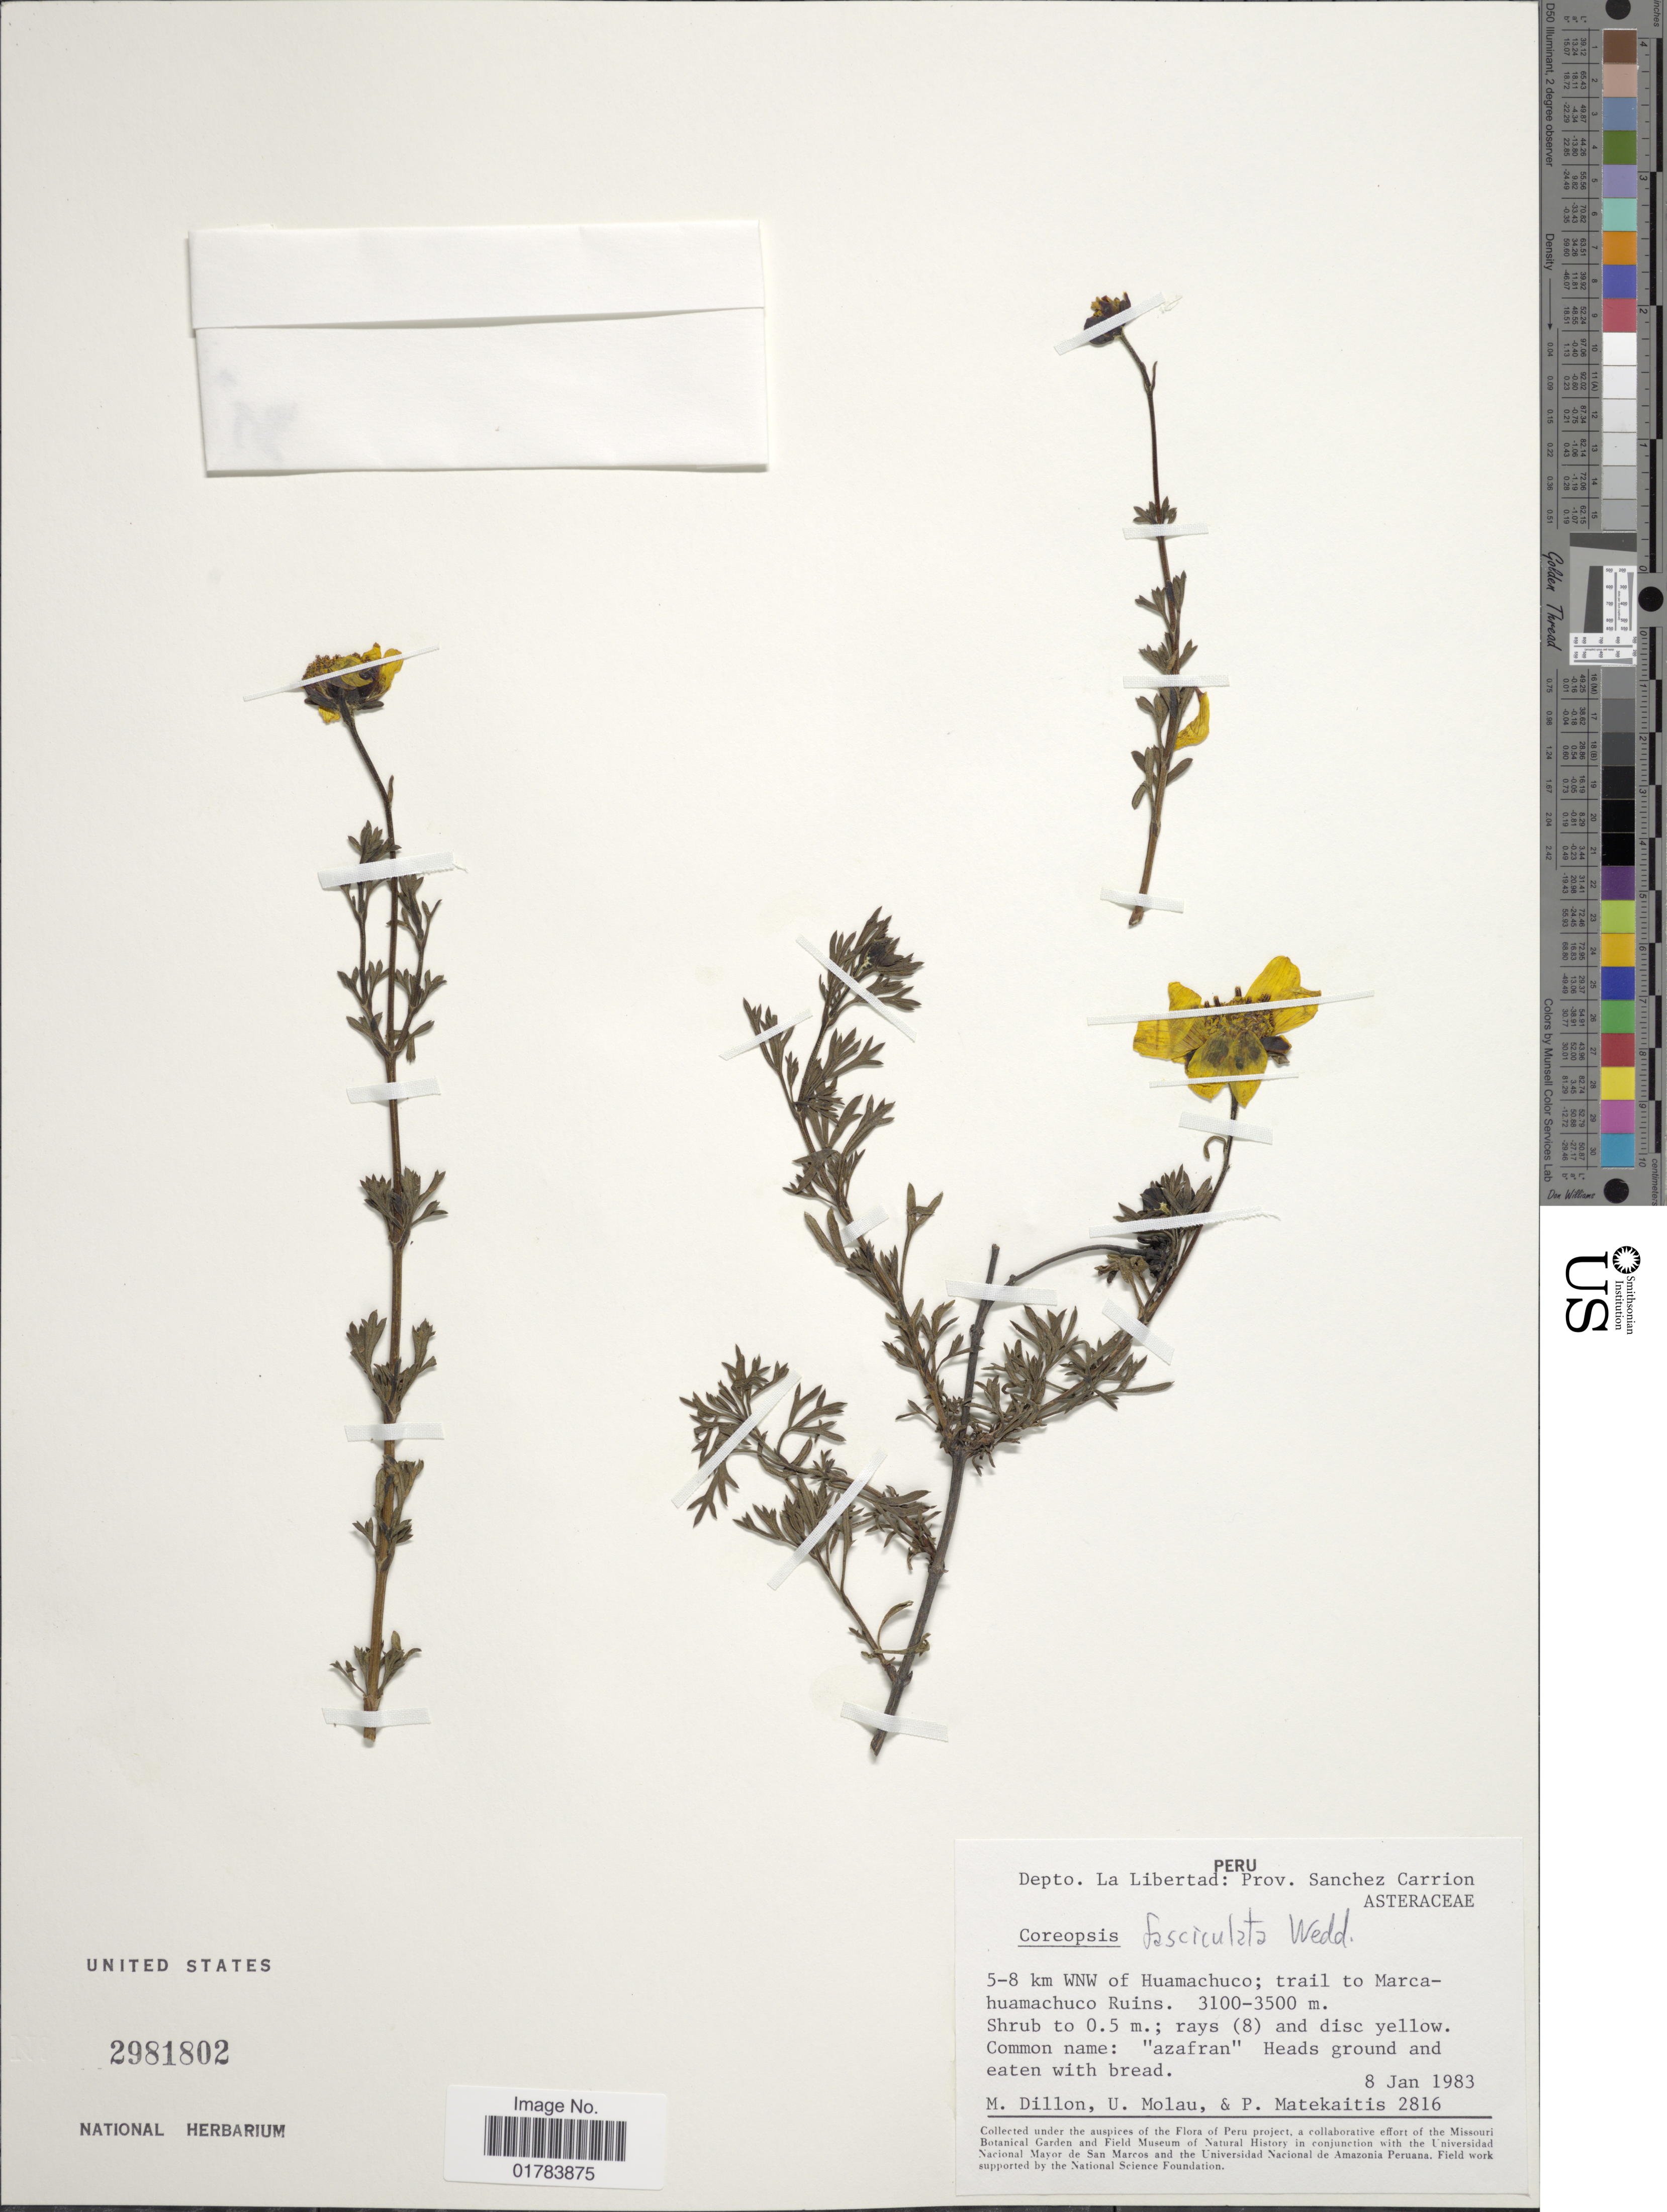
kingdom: Plantae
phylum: Tracheophyta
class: Magnoliopsida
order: Asterales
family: Asteraceae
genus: Coreopsis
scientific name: Coreopsis fasciculata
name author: Wedd.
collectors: M. O. Dillon, U. Molau & P. Matekaitis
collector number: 2816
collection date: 1983-01-08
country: Peru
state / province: La Libertad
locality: Prov. Sanchez Carrion, 5-8 km NNW of Huamachuco; trail to Marcahuamachuco Ruins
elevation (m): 3100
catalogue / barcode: US 2981802